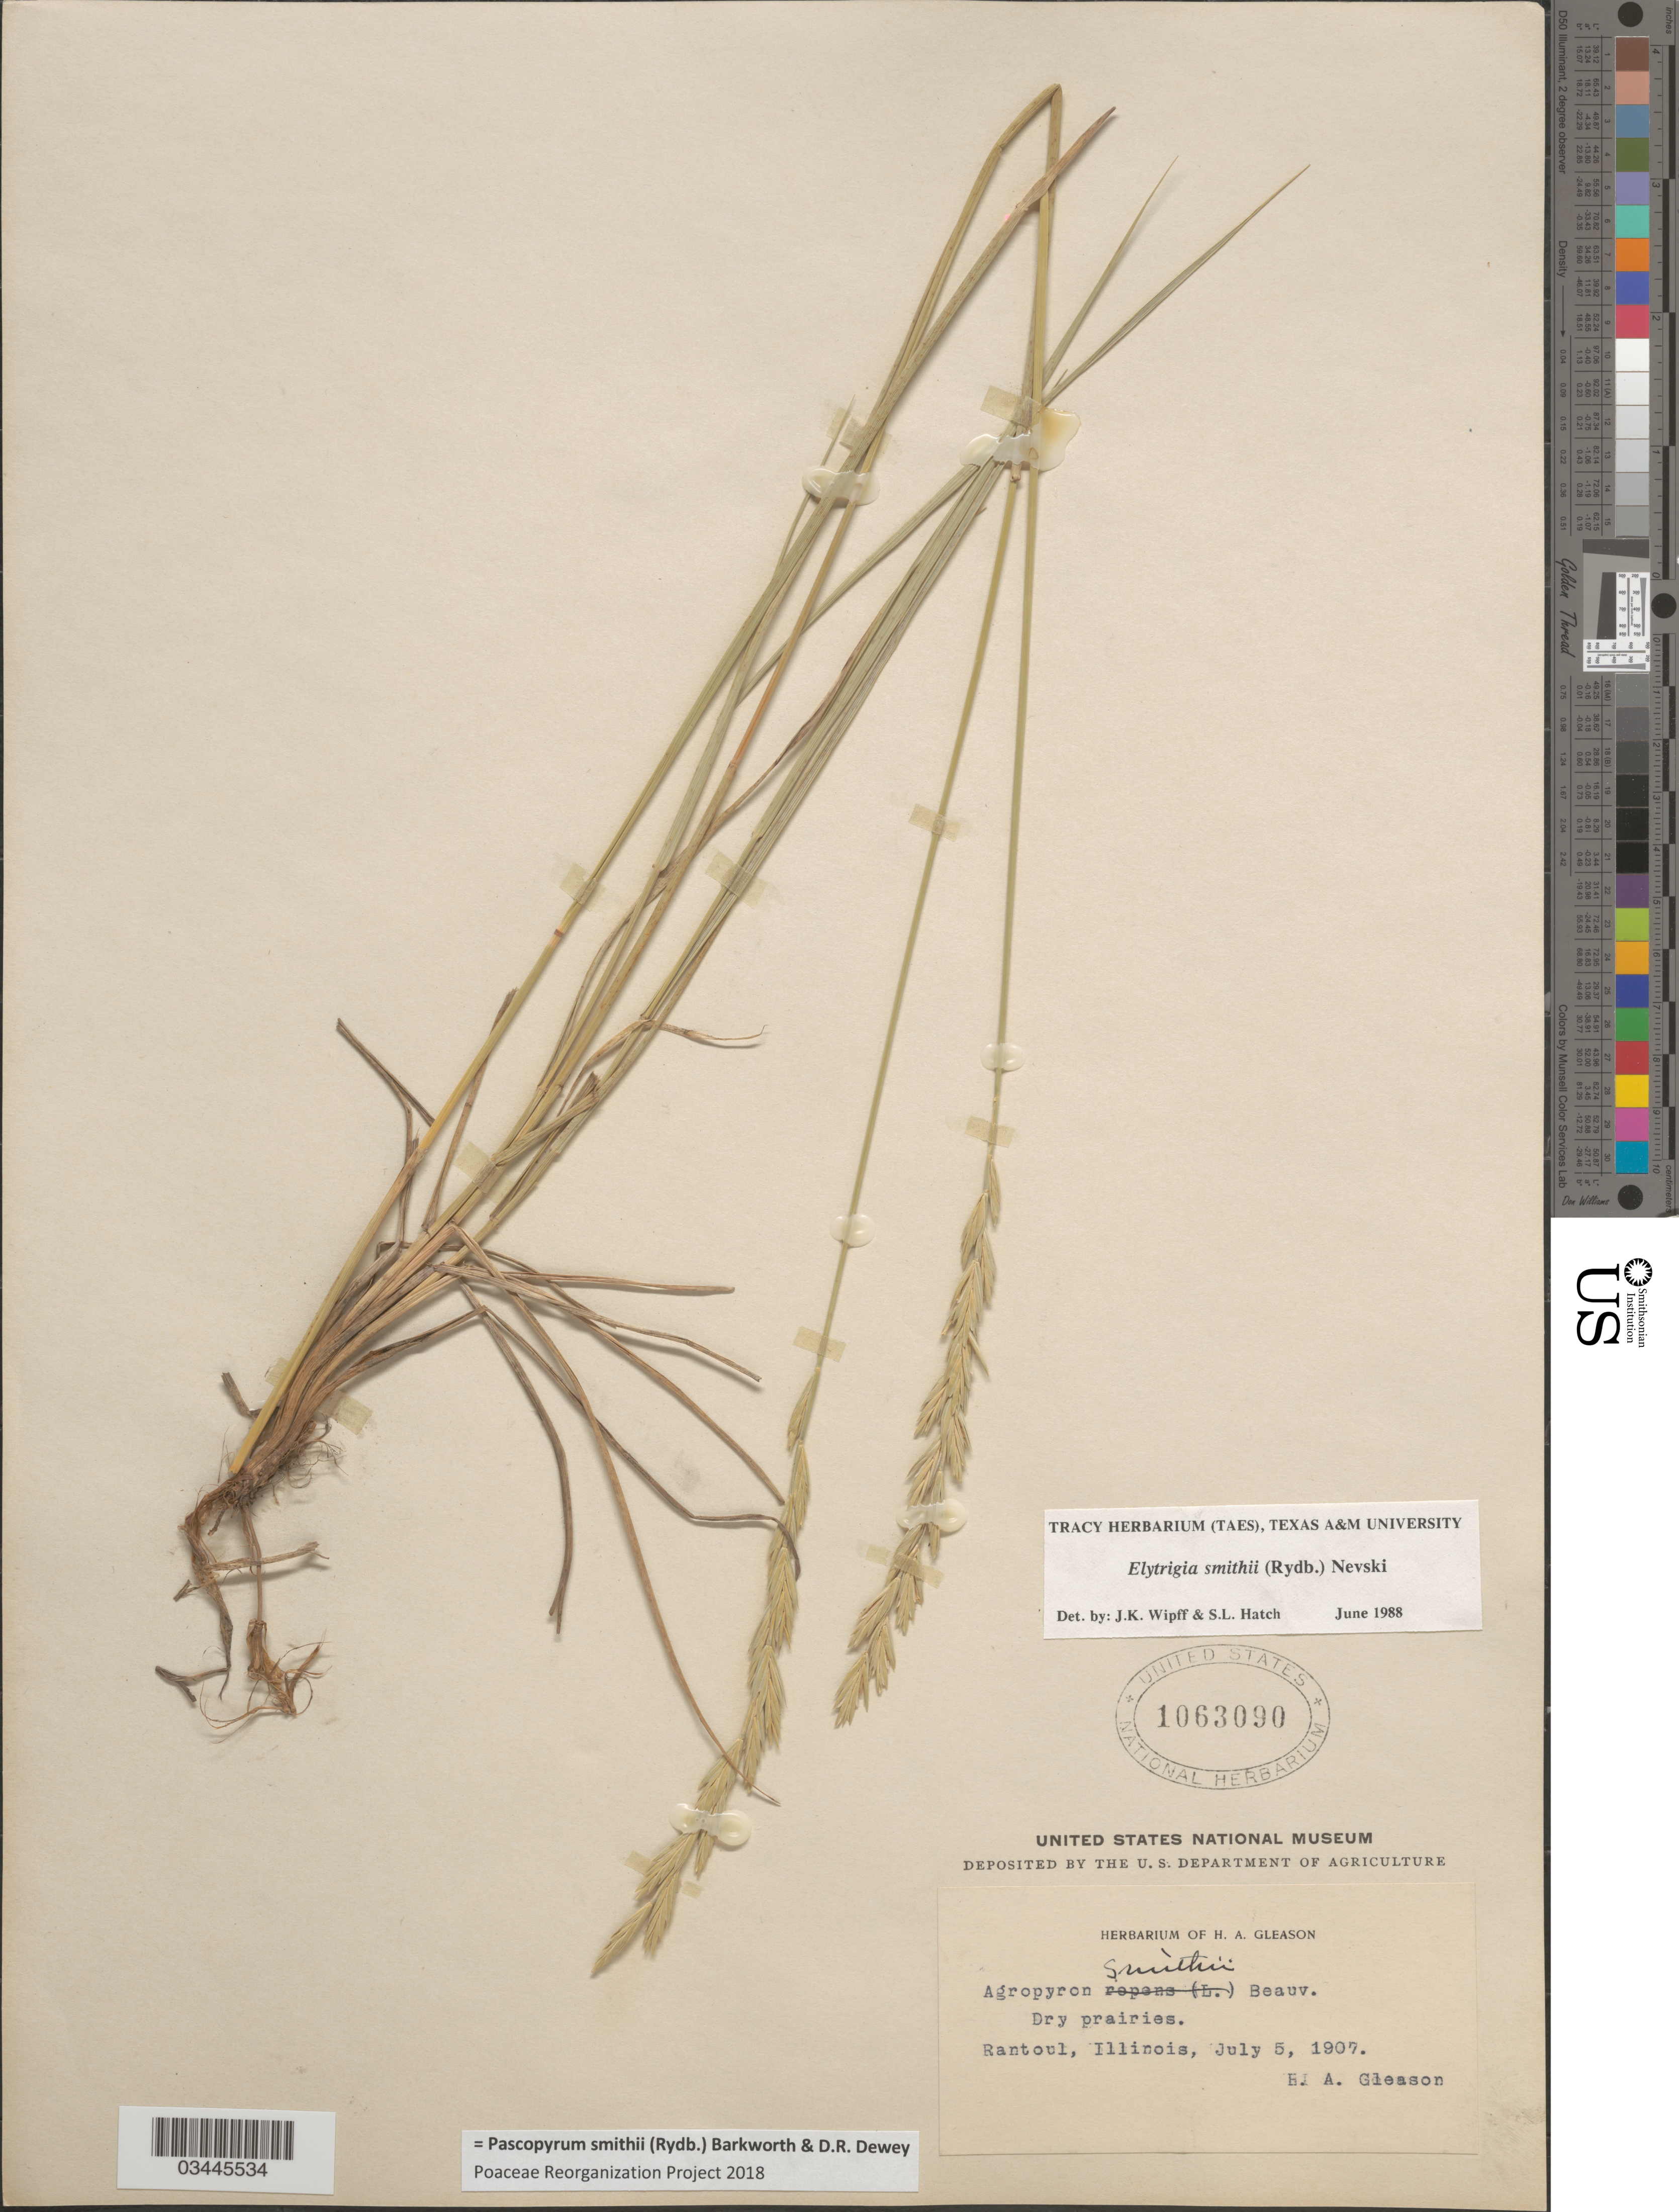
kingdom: Plantae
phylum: Tracheophyta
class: Liliopsida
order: Poales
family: Poaceae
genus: Pascopyrum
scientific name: Pascopyrum smithii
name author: (Rydb.) Barkworth & Dewey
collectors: H. A. Gleason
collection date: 1907-07-05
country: United States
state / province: Illinois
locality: Rantoul.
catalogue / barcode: US 1063090